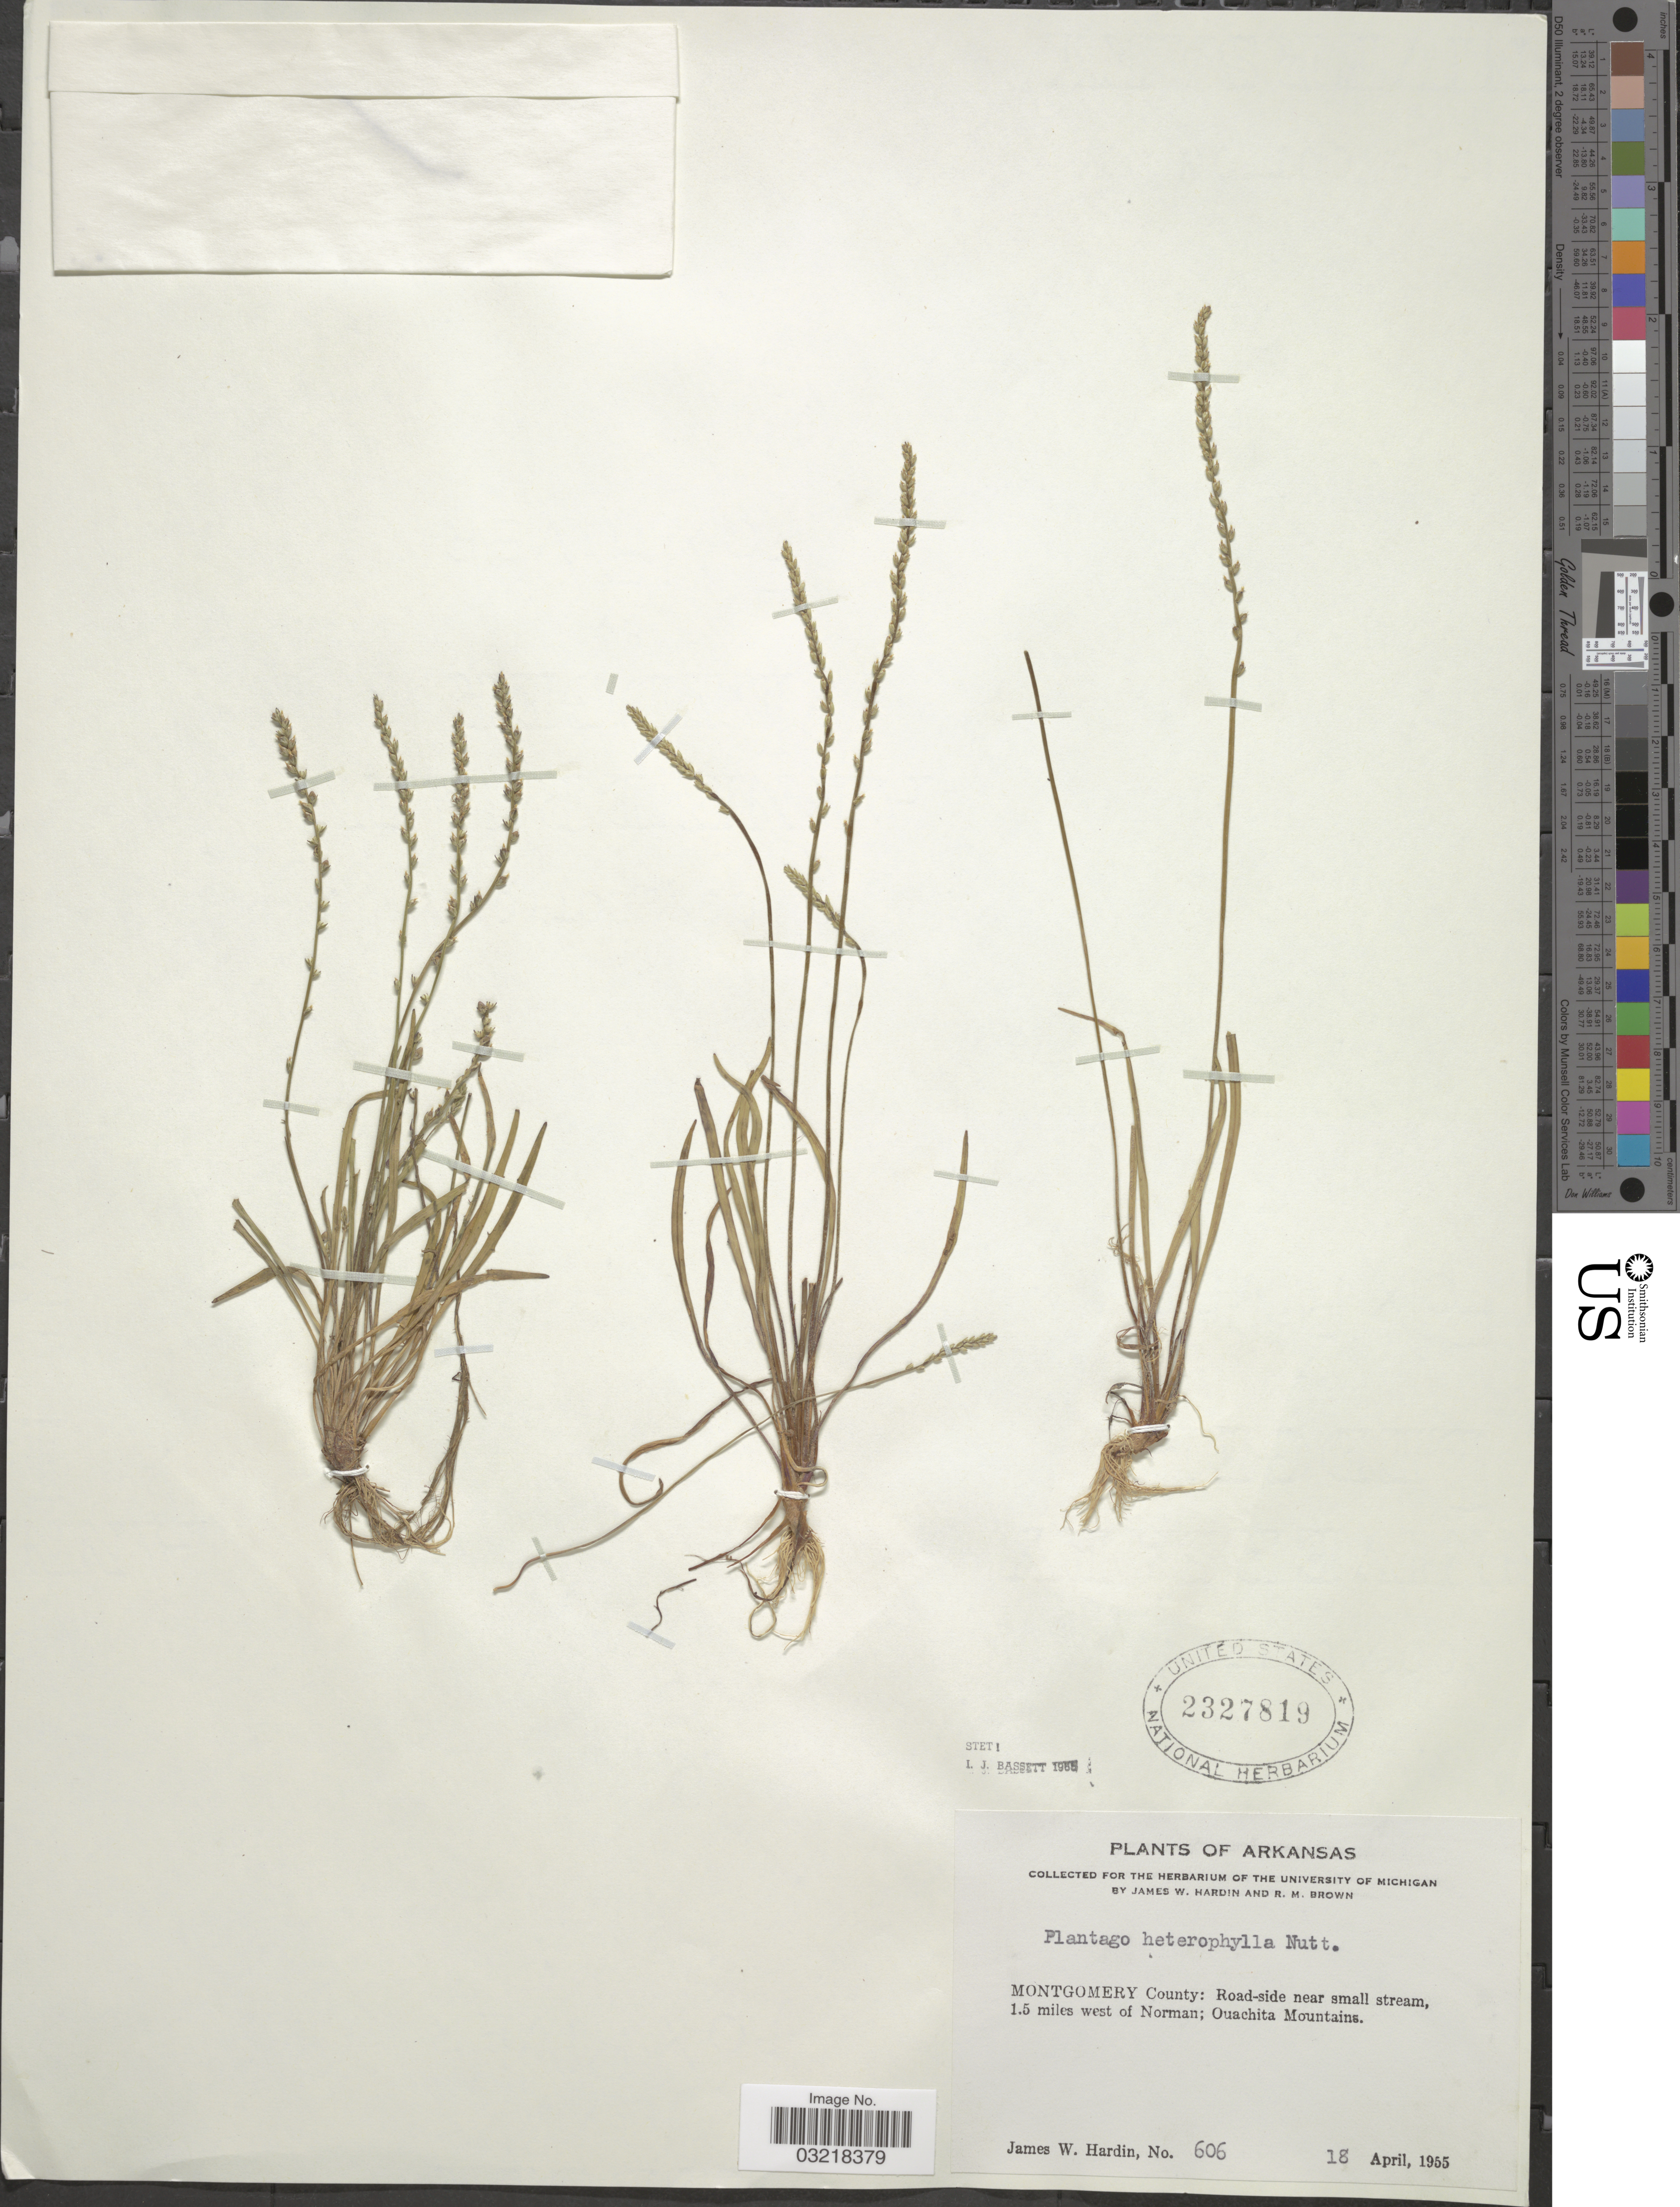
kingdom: Plantae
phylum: Tracheophyta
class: Magnoliopsida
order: Lamiales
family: Plantaginaceae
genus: Plantago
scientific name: Plantago heterophylla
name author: Nutt.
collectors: J. W. Hardin & R. Brown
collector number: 606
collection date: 1955-04-18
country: United States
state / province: Arkansas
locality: Montgomery County: Road-side near small stream, 1.5 miles west of Norman; Ouachita Mountains.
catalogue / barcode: US 2327819